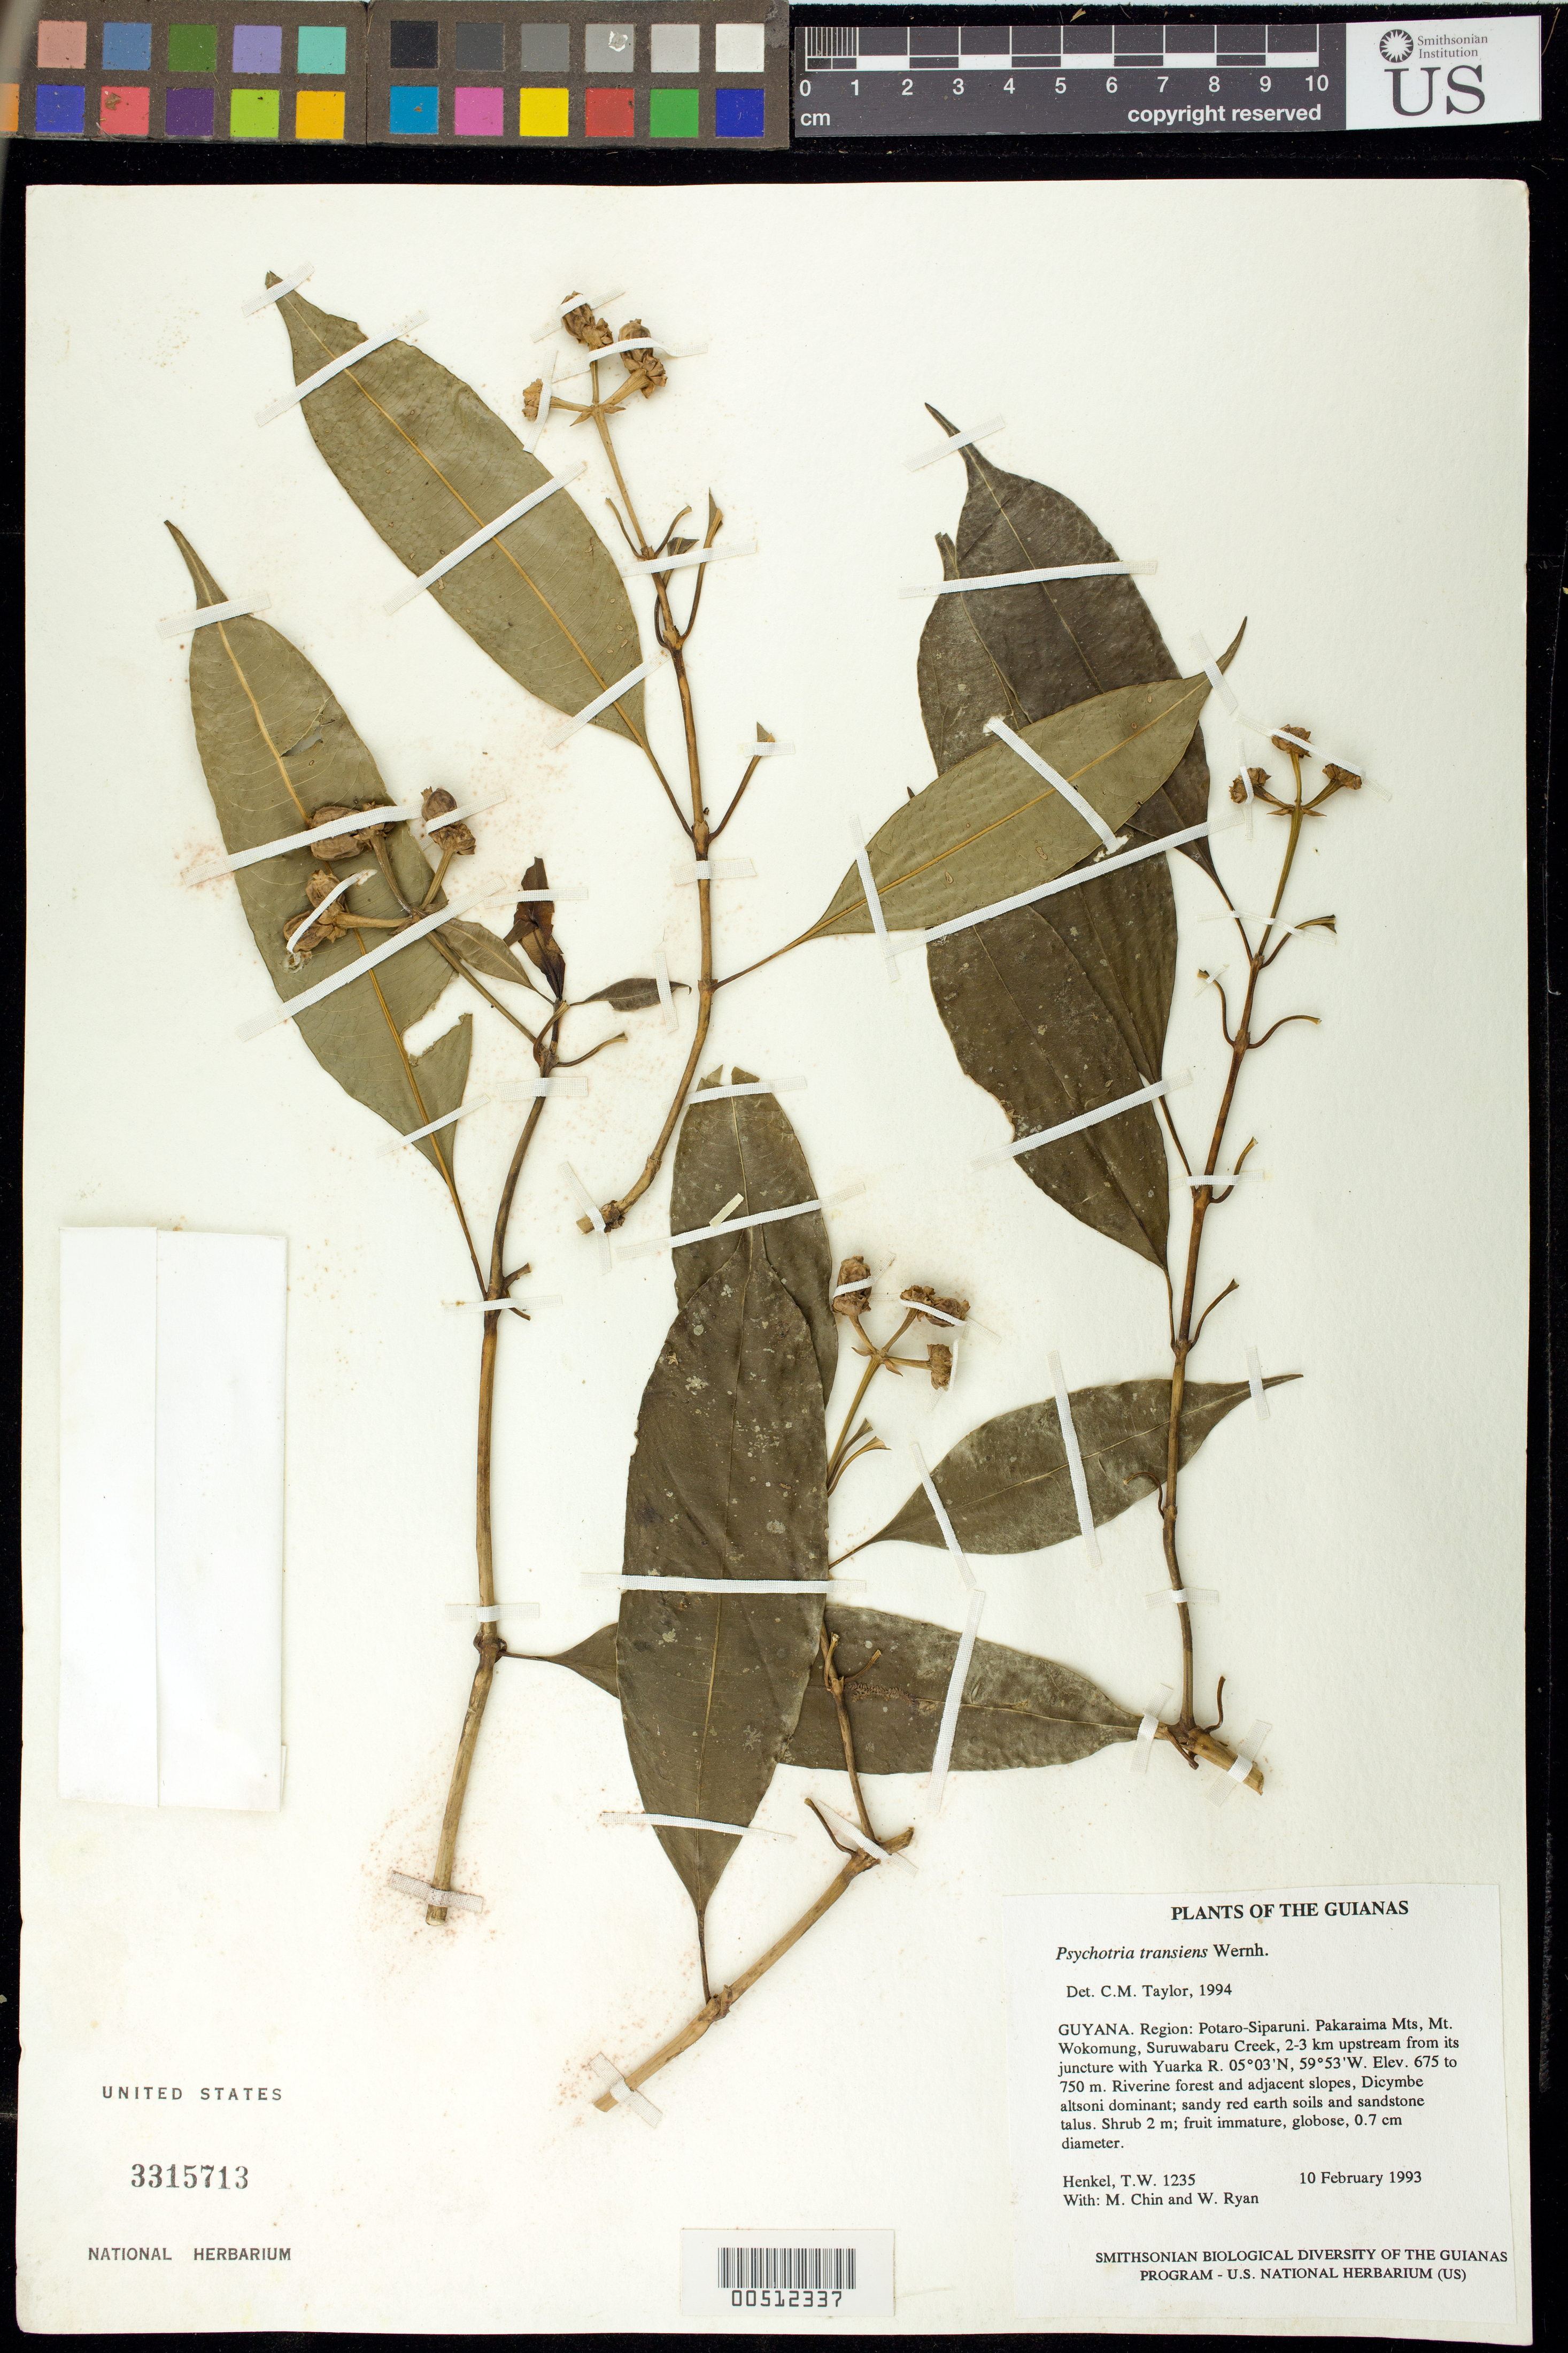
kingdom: Plantae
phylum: Tracheophyta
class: Magnoliopsida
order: Gentianales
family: Rubiaceae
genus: Palicourea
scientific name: Palicourea ernestii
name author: (K. Krause) Delprete & J.H. Kirkbr.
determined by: Kirkbride, J. H., Jr.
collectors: T. Henkel, M. Chin & W. Ryan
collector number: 1235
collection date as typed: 10 February 1993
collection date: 1993-02-10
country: Guyana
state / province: Potaro-Siparuni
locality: Pakaraima Mts, Mt. Wokomung, Suruwabaru Creek, 2-3 km upstream from juncture with Yuarka R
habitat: Riverine forest and adjacent slopes, Dicymbe altsoni dominant; sandy red earth soils and sandstone talus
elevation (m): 675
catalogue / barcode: US 3315713